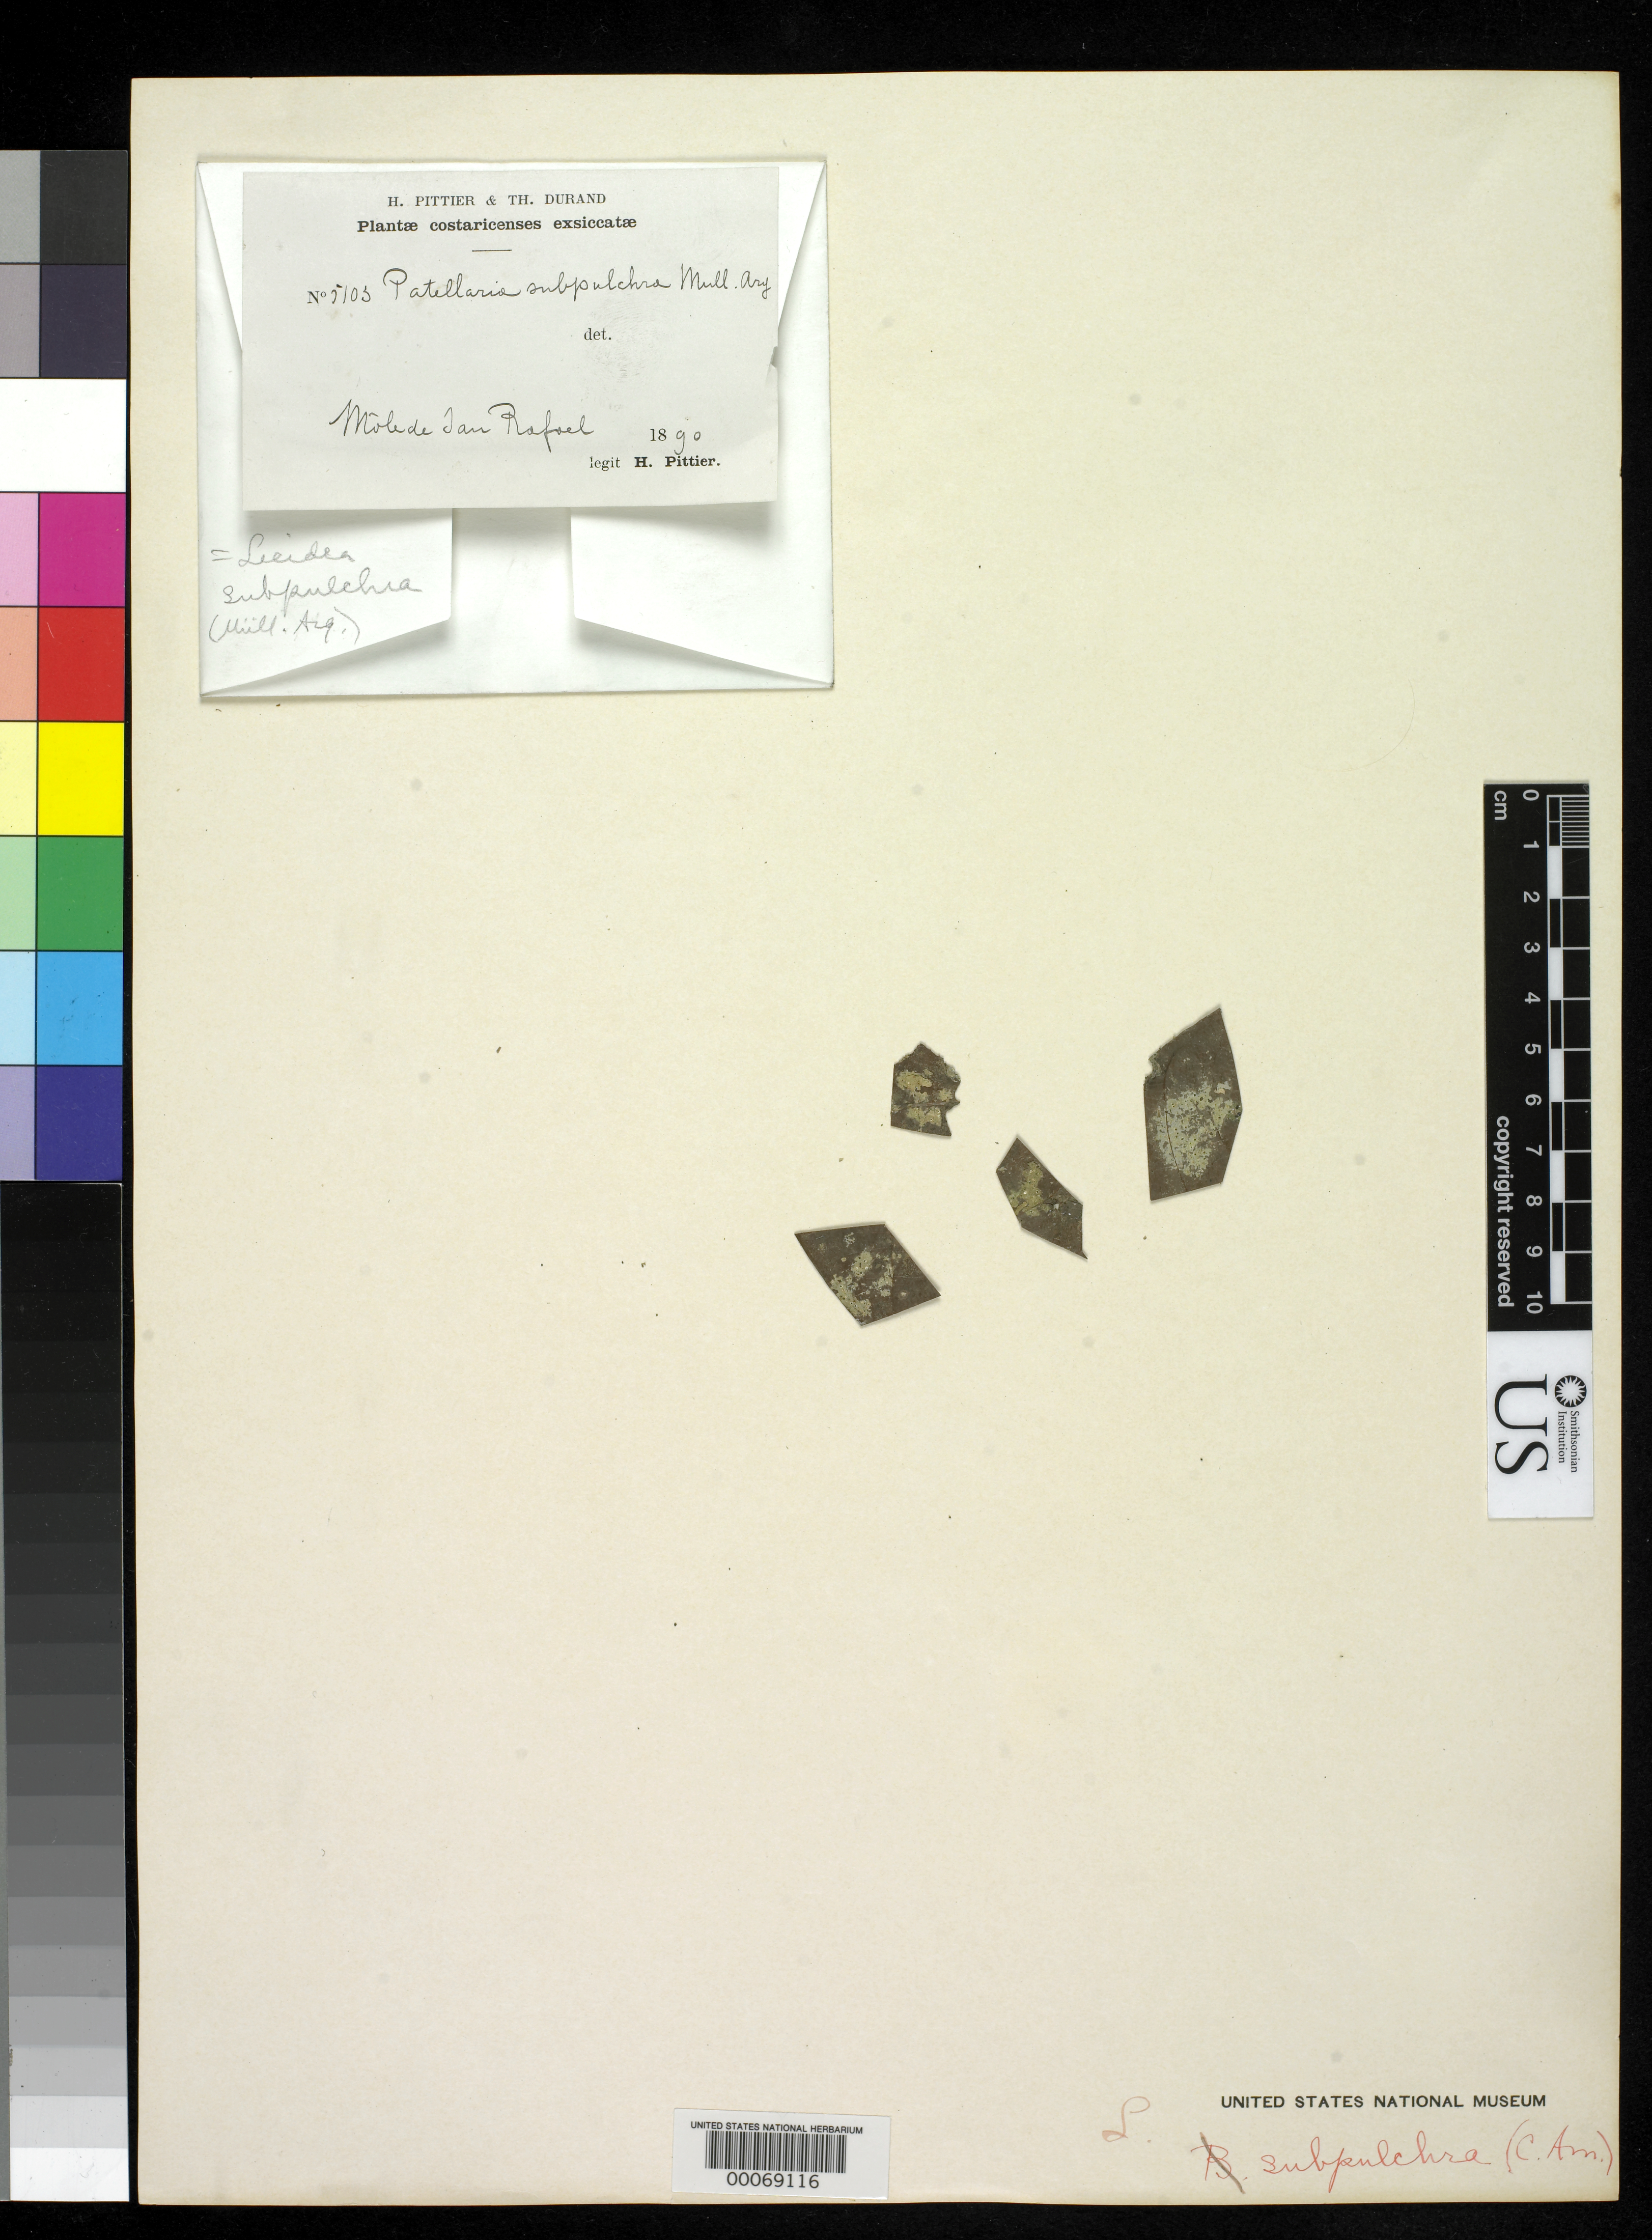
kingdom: Fungi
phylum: Ascomycota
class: Dothideomycetes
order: Patellariales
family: Patellariaceae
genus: Patellaria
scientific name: Patellaria subpulchra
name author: Müll. Arg.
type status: Isotype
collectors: H. F. Pittier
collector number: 5105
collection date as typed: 1890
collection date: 1890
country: Costa Rica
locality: Mole de San Rafael